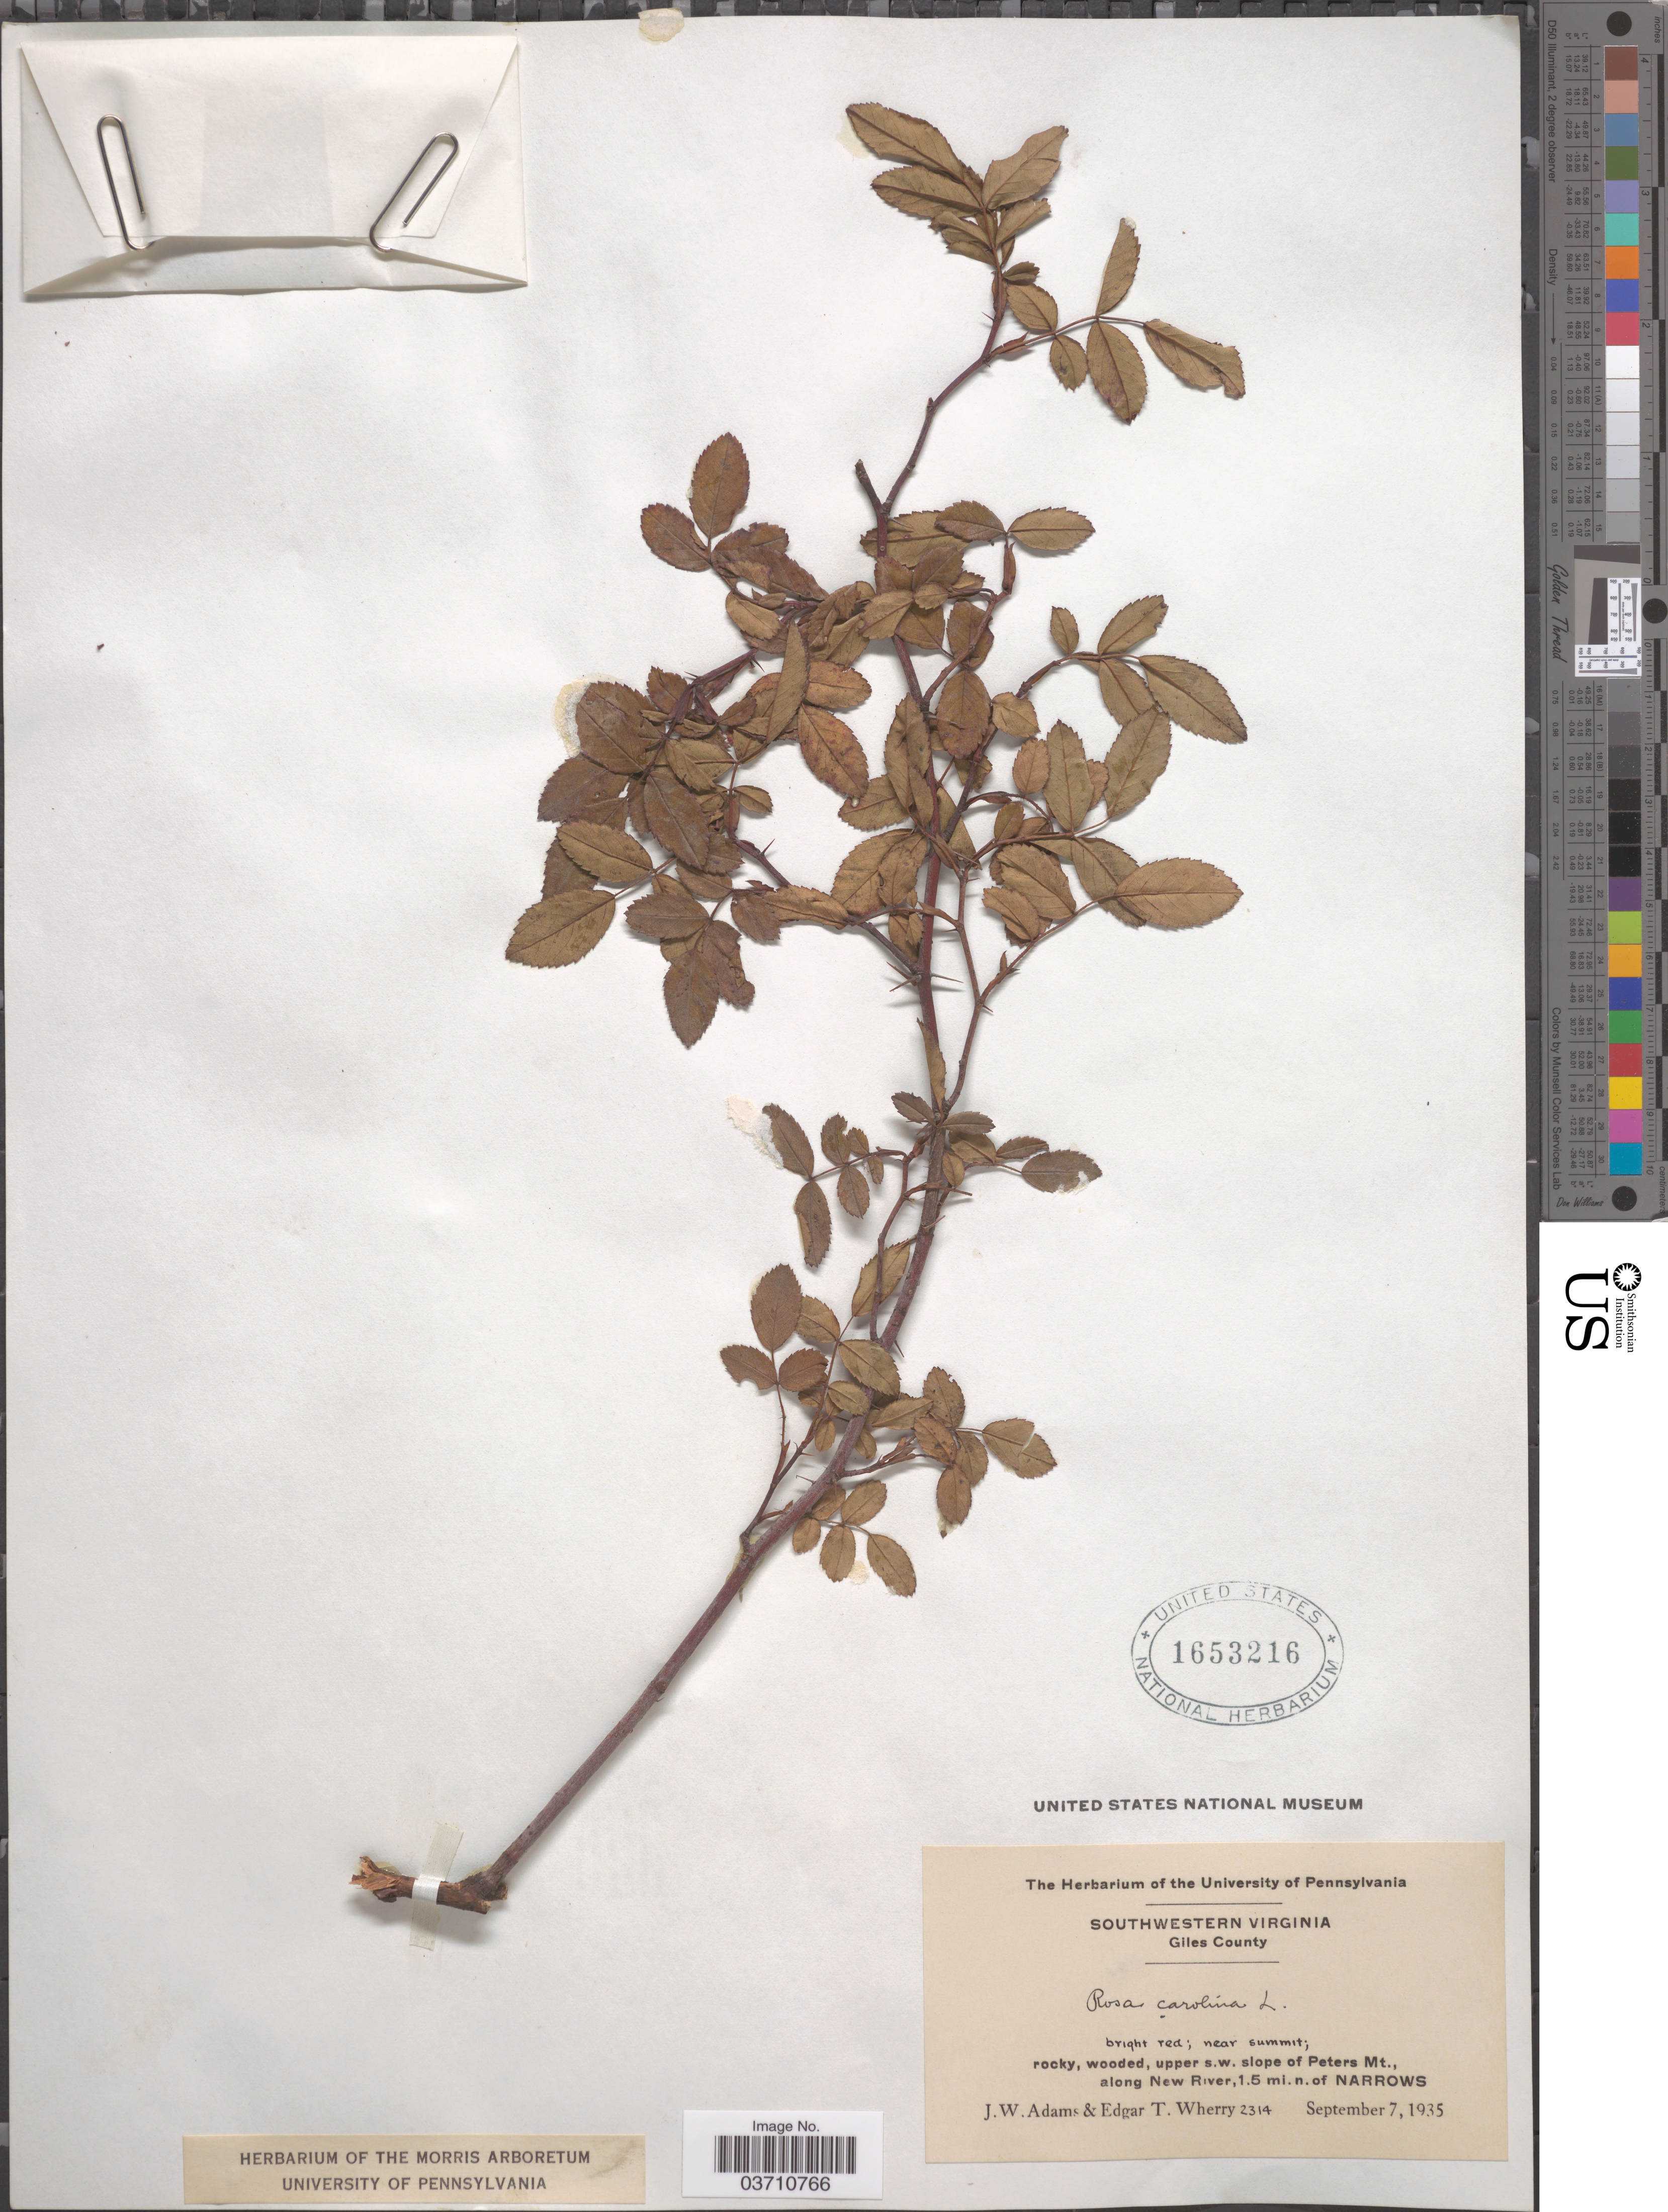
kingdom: Plantae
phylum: Tracheophyta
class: Magnoliopsida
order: Rosales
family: Rosaceae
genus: Rosa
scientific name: Rosa carolina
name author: L.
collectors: J. Adams & E. T. Wherry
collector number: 2314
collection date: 1935-09-07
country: United States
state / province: Virginia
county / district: Giles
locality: Southwestern Virginia. Giles County. Upper s. w. slope of Peters Mt., along New River, 1.5 mi. n. of Narrows.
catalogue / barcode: US 1653216